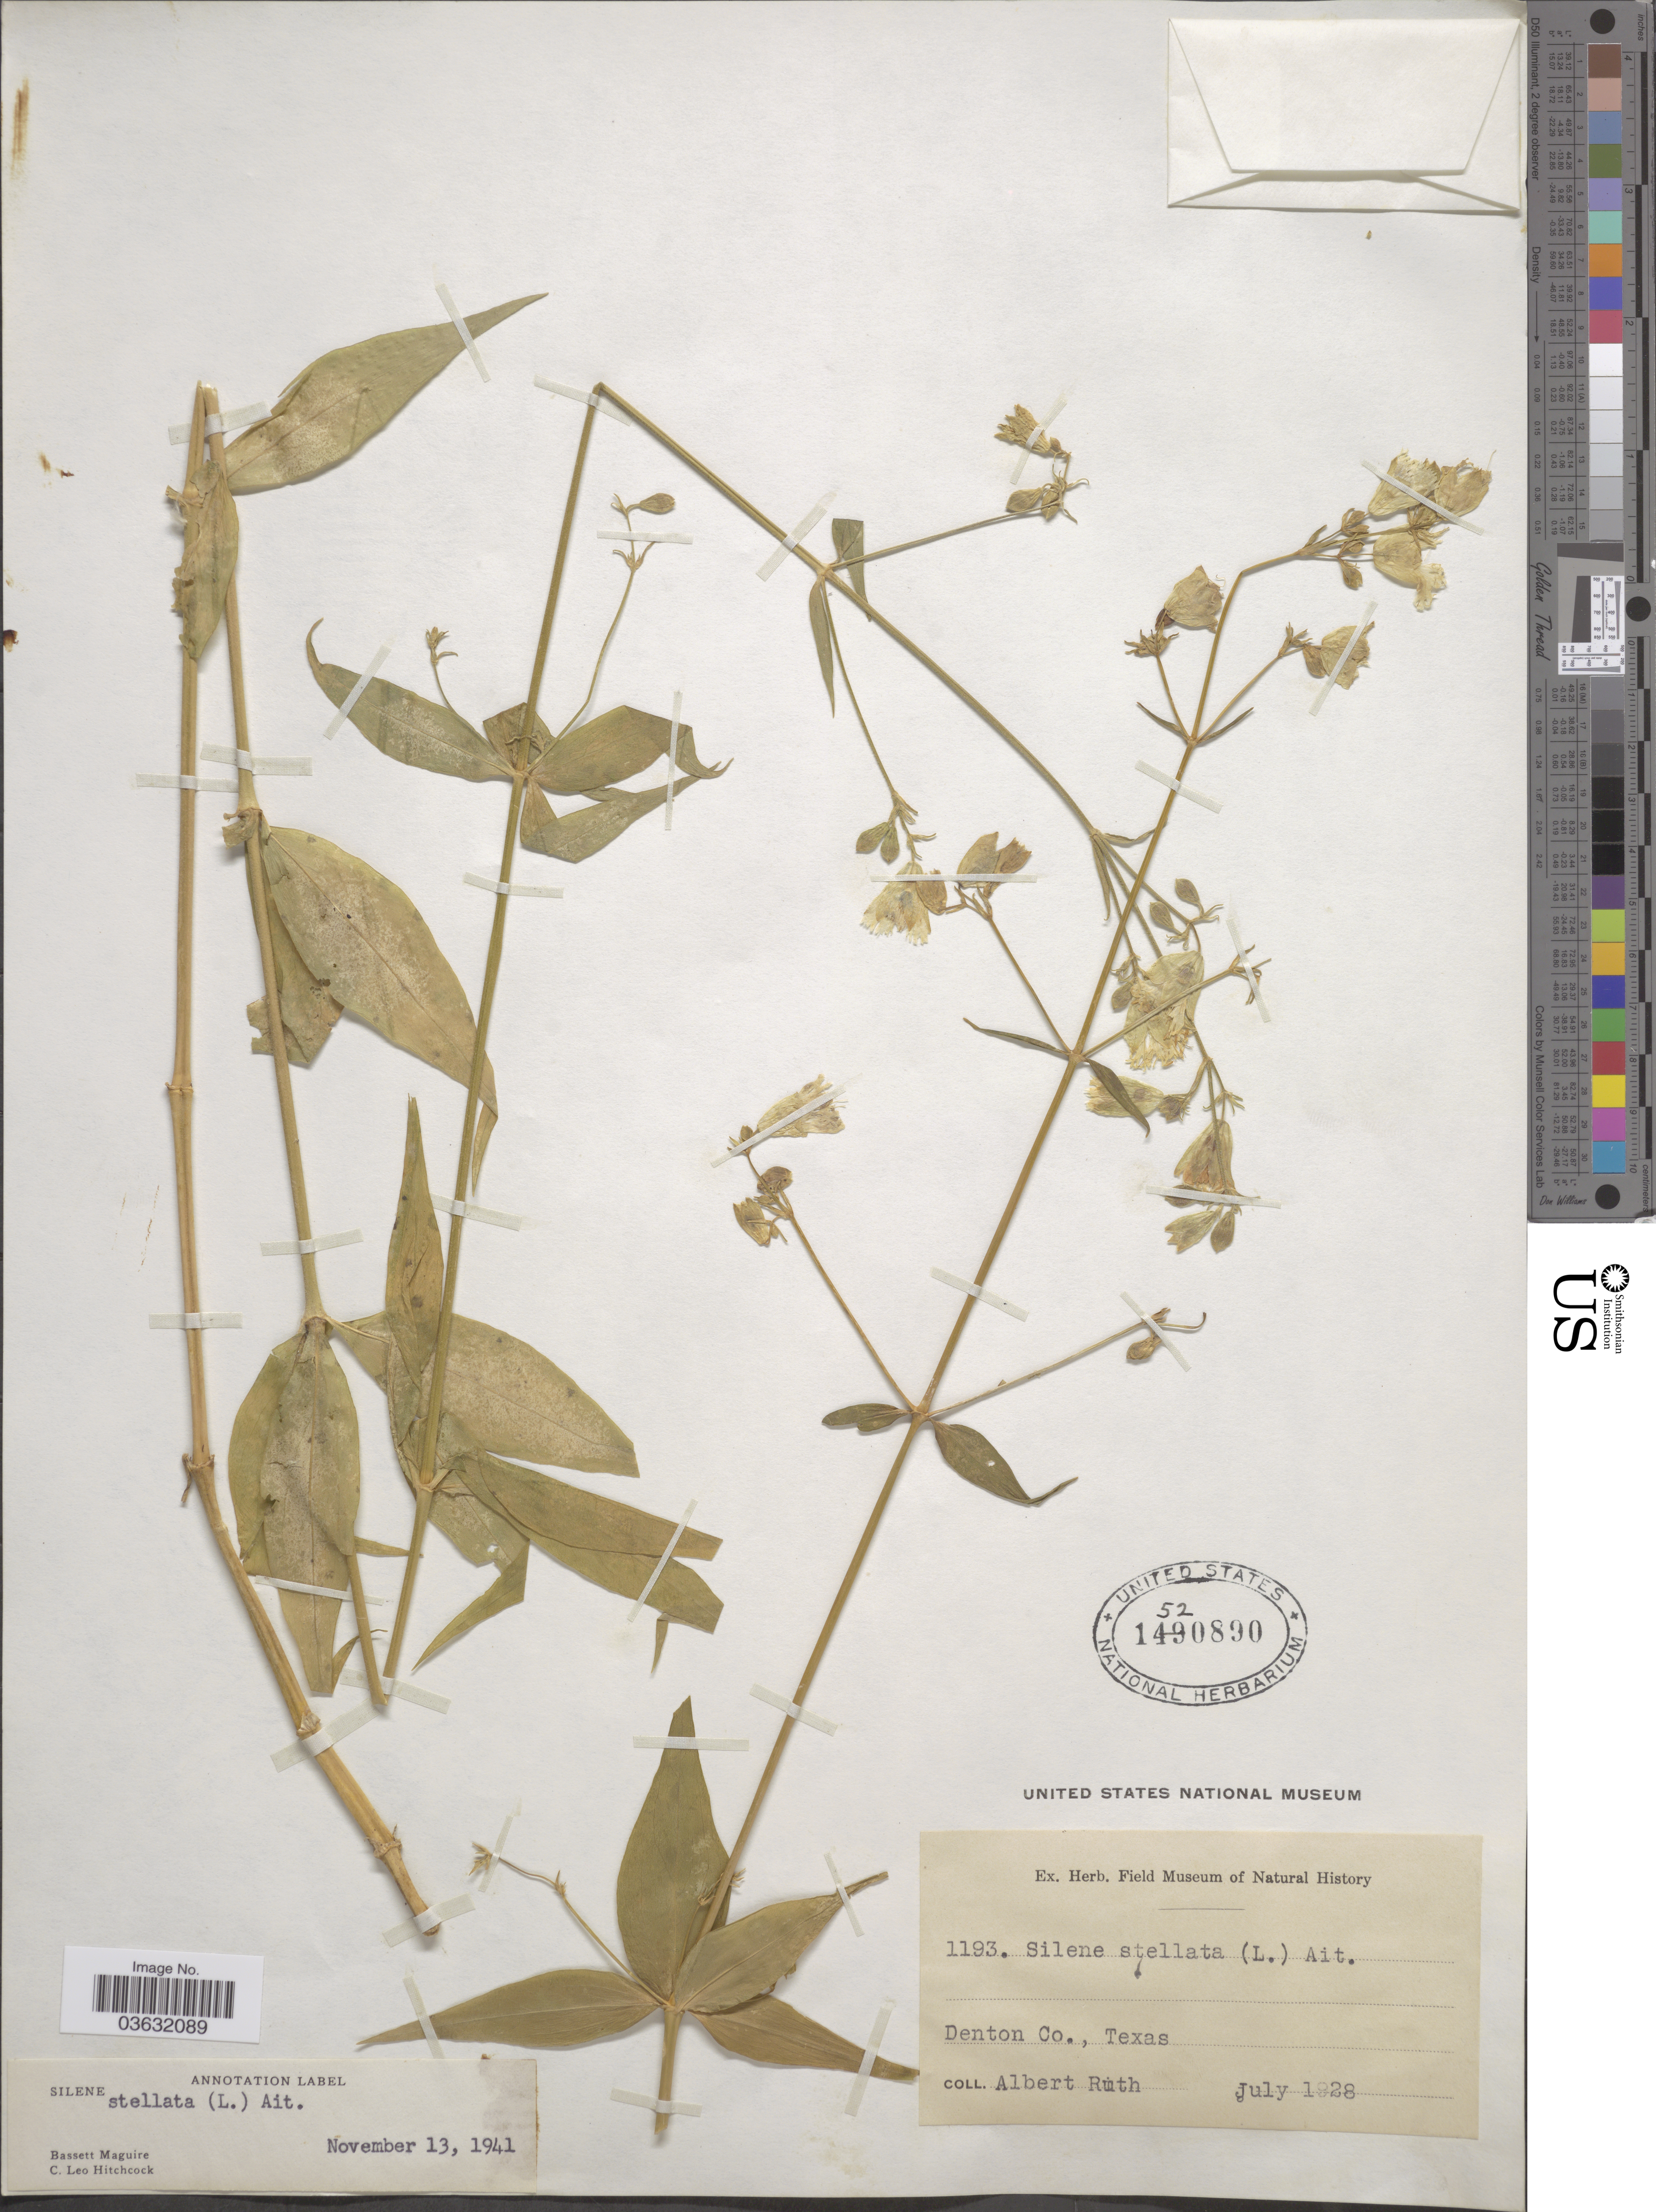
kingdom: Plantae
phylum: Tracheophyta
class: Magnoliopsida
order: Caryophyllales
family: Caryophyllaceae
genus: Silene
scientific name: Silene stellata var. stellata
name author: (L.) Coyte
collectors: A. Ruth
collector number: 1193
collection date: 1928-07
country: United States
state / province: Texas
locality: Denton Co.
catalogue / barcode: US 1520890